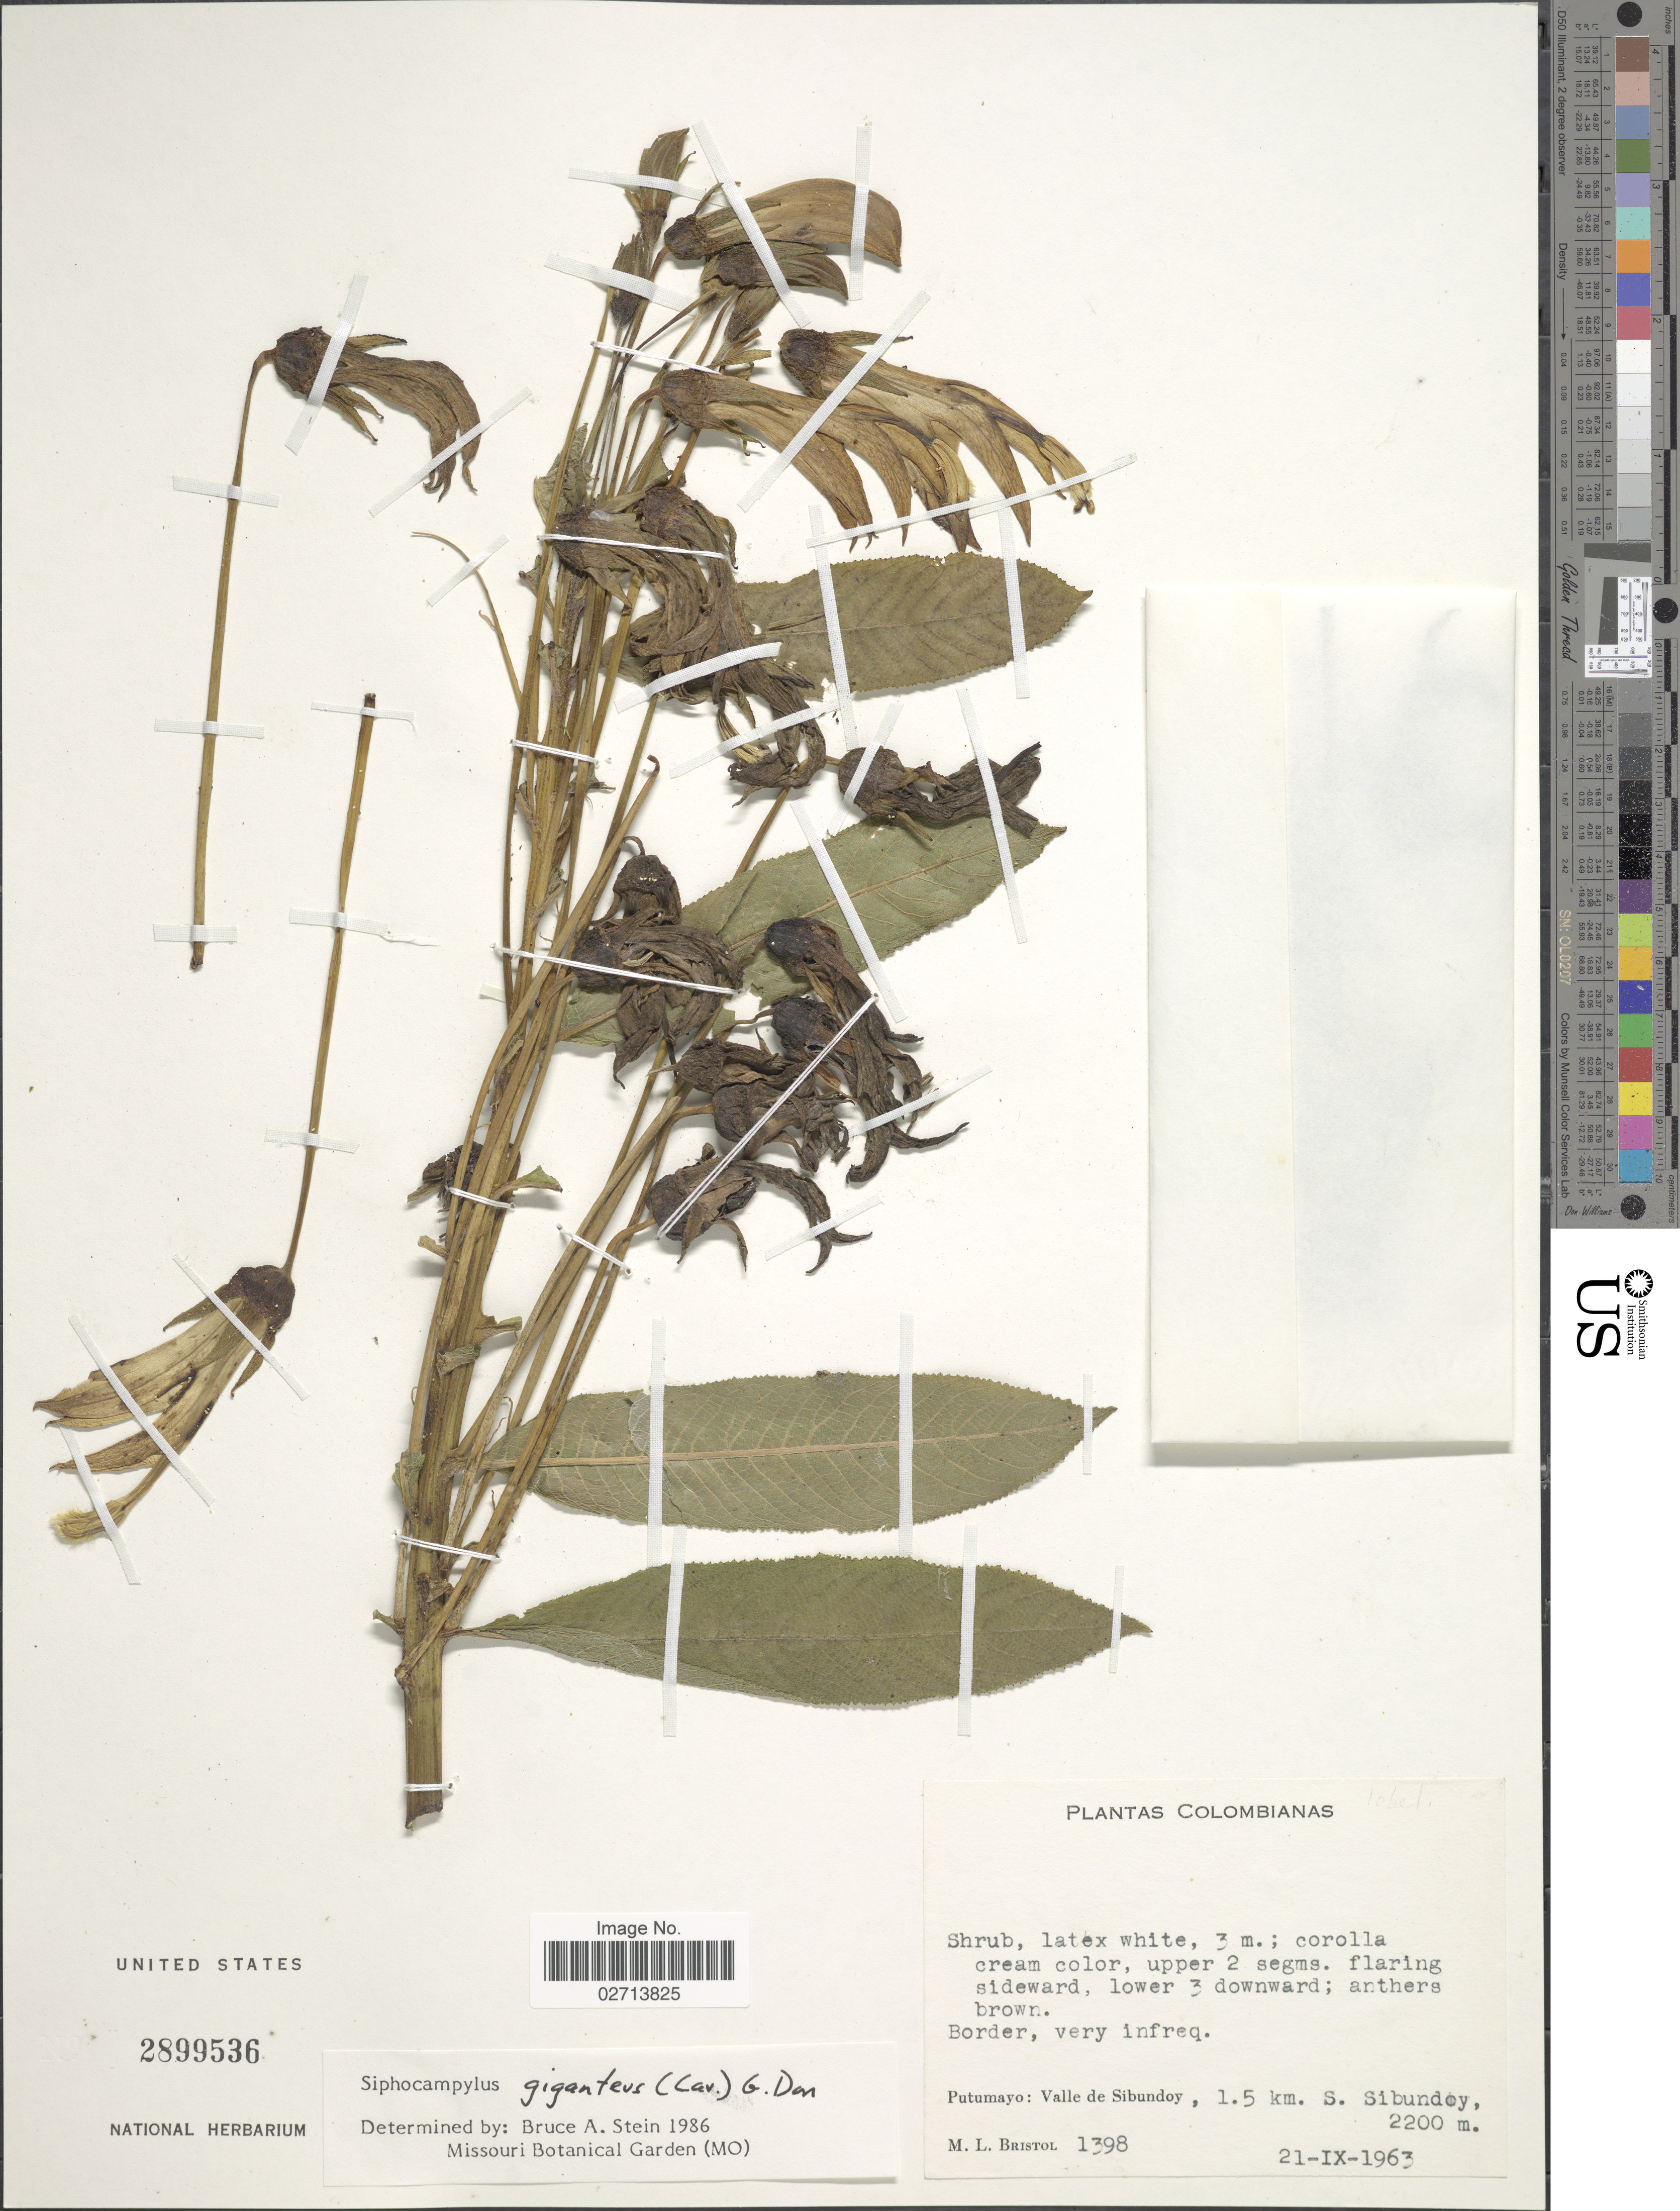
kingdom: Plantae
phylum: Tracheophyta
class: Magnoliopsida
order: Asterales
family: Campanulaceae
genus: Siphocampylus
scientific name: Siphocampylus giganteus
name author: (Cav.) G. Don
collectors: M. L. Bristol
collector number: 1398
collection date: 1963-09-21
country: Colombia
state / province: Putumayo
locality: Valle de Sibundoy, 1.5 km S. Sibudoy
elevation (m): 2200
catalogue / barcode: US 2899536